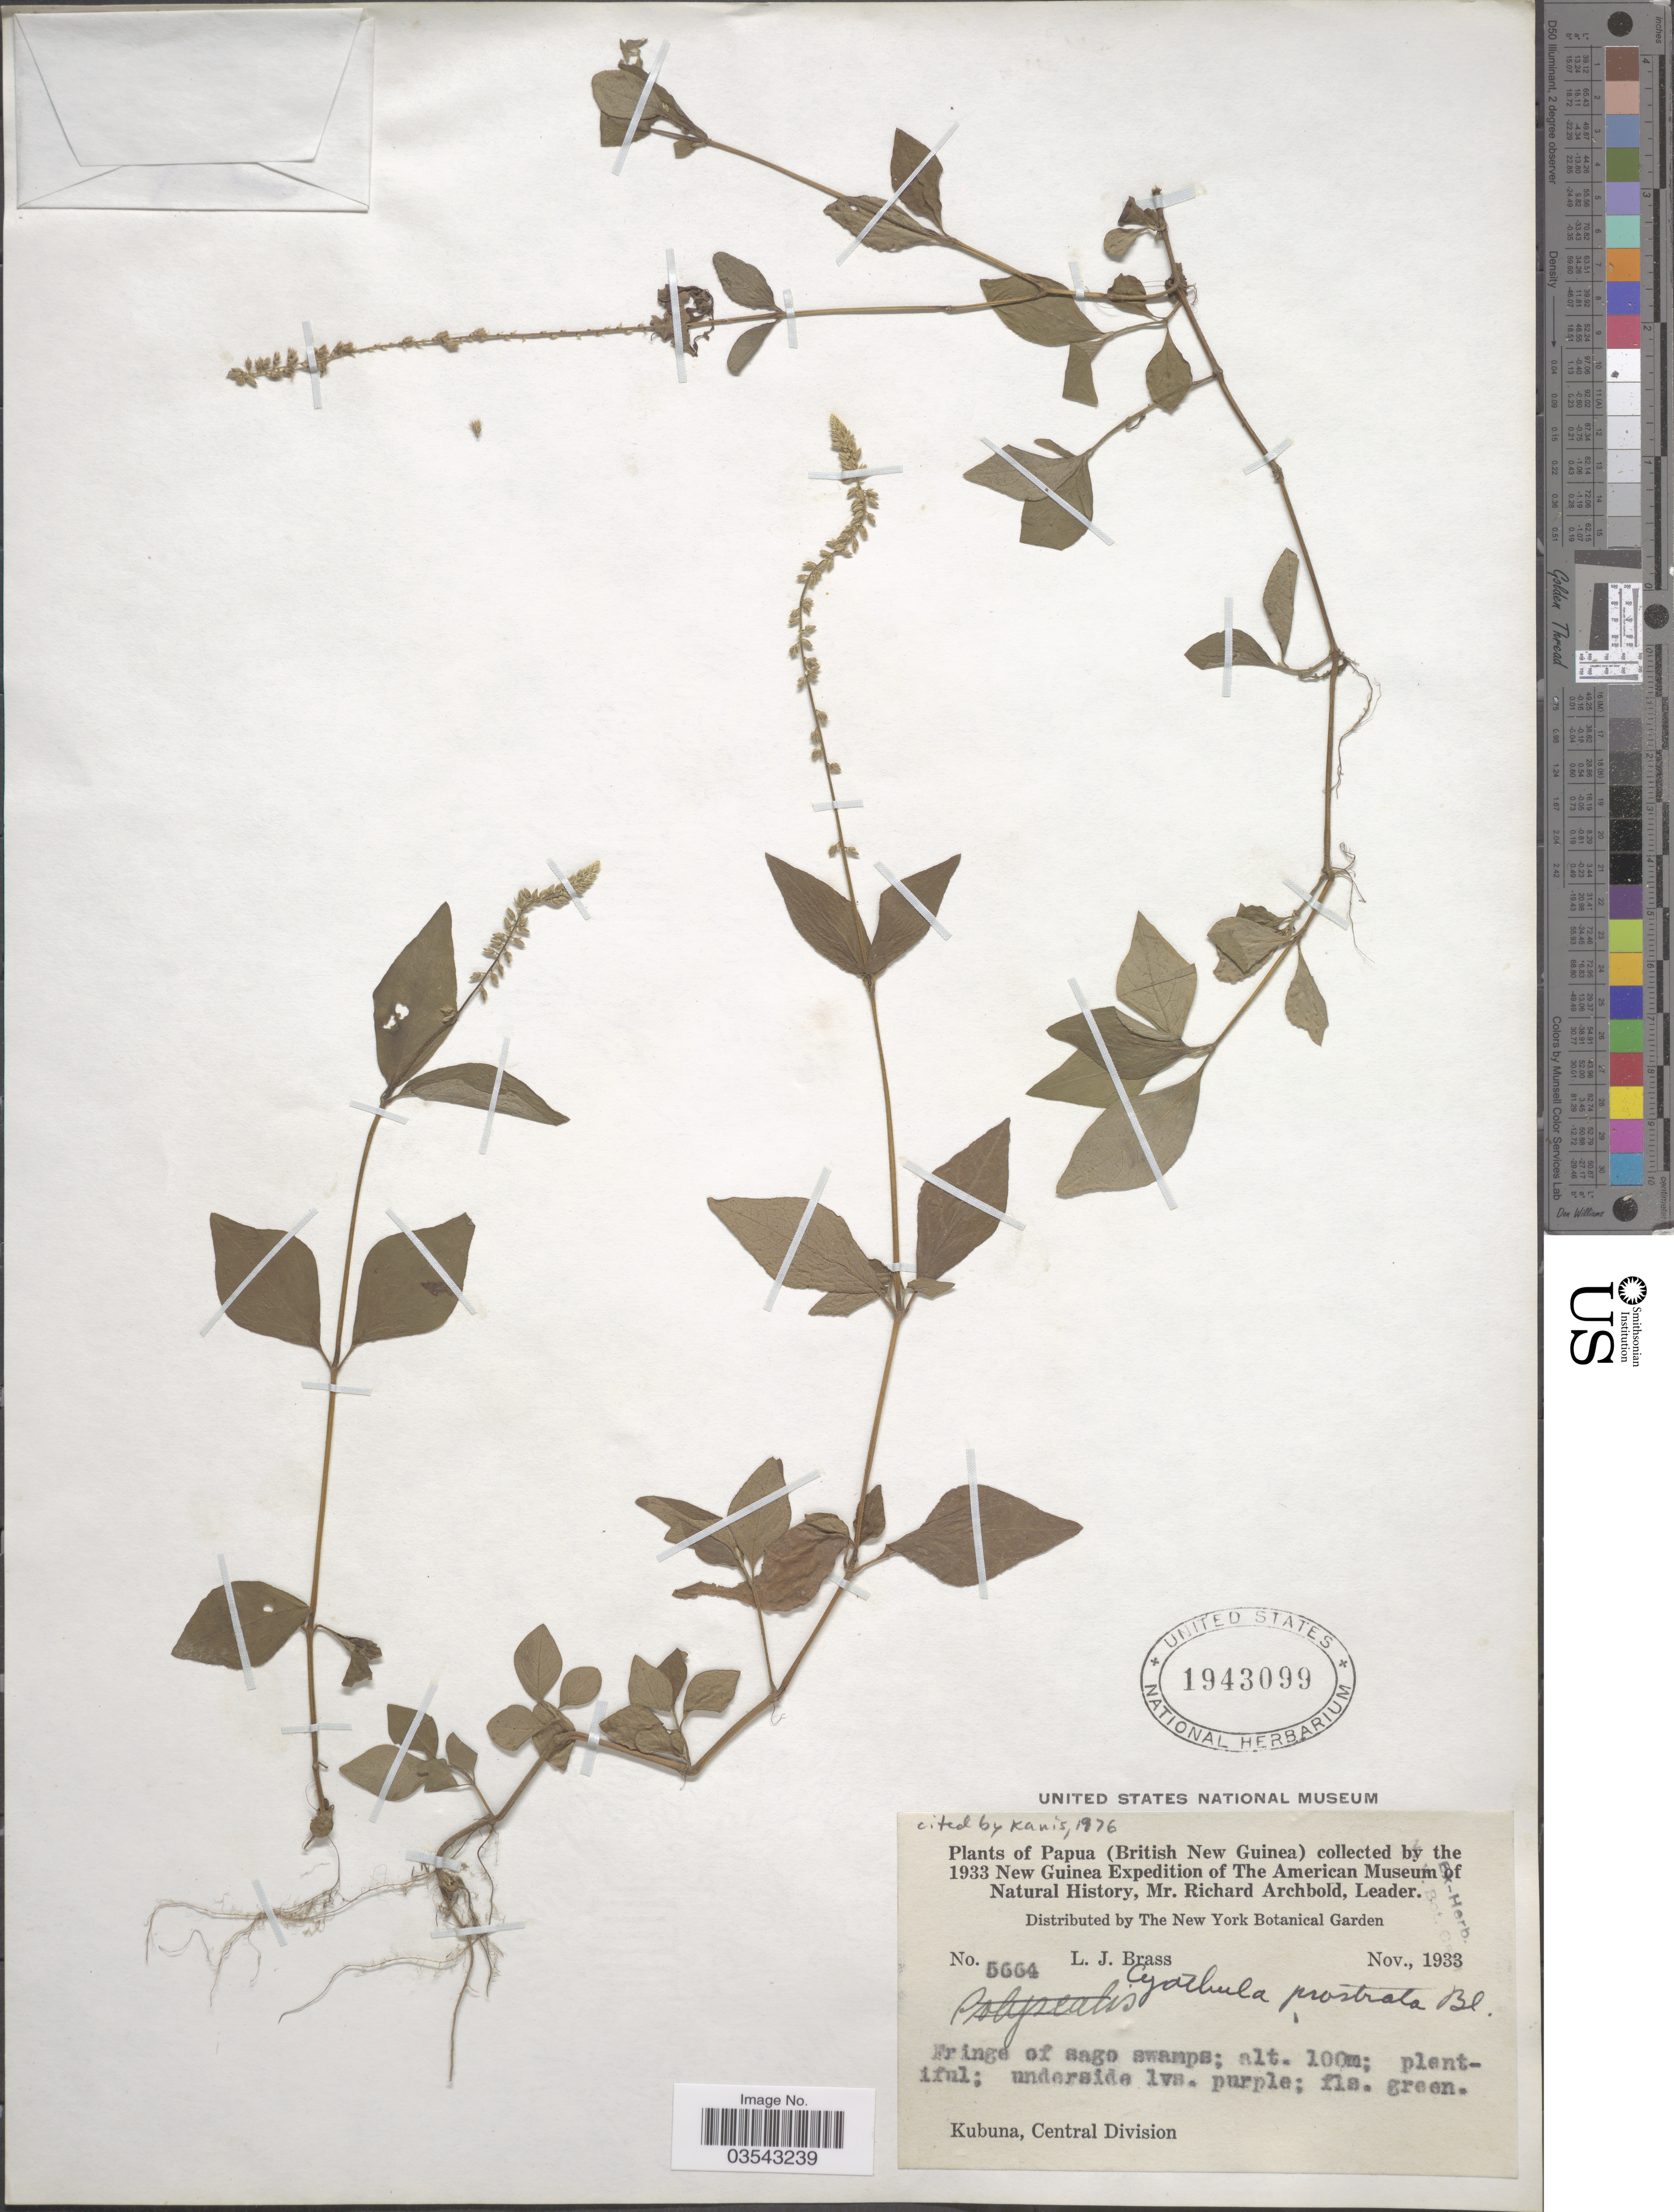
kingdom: Plantae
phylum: Tracheophyta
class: Magnoliopsida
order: Caryophyllales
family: Amaranthaceae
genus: Cyathula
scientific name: Cyathula prostrata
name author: (L.) Blume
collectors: L. J. Brass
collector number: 5664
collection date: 1933-11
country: Papua New Guinea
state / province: Central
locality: Papua (British New Guinea). Kubuna, Central Division.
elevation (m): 100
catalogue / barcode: US 1943099